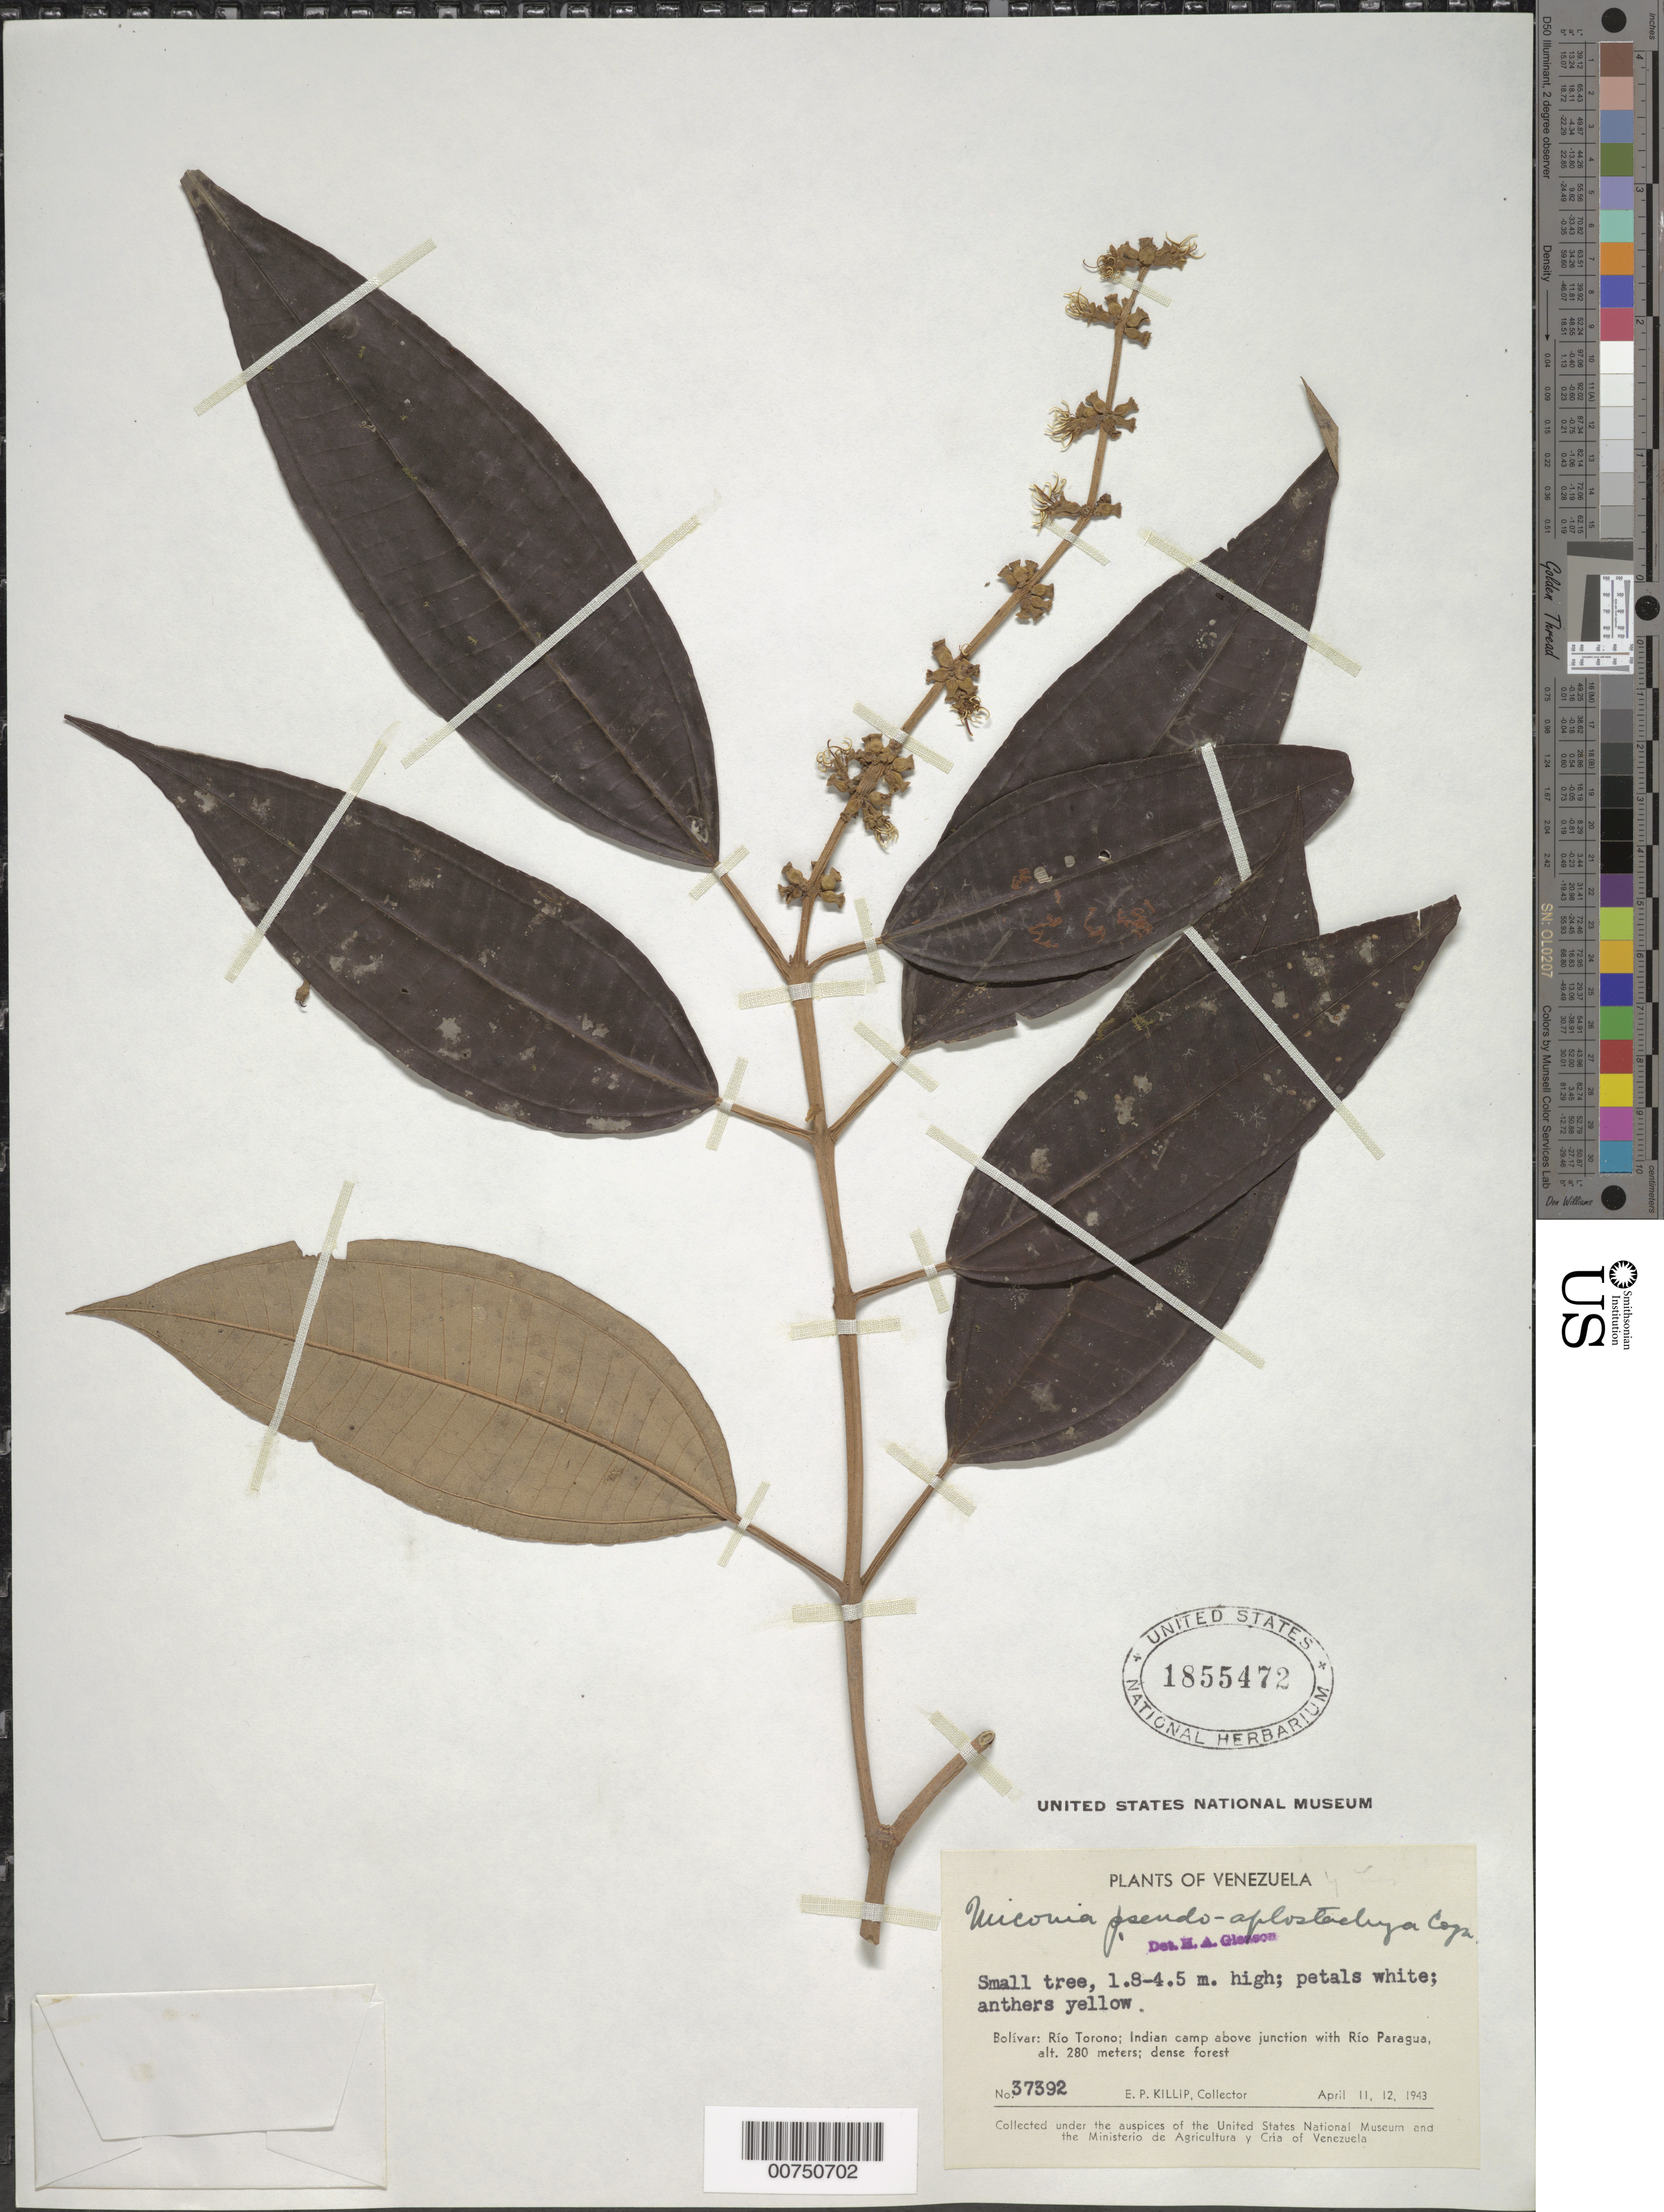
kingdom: Plantae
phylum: Tracheophyta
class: Magnoliopsida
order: Myrtales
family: Melastomataceae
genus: Miconia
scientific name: Miconia pseudoaplostachya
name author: Cogn.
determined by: Gleason, H. A.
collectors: E. P. Killip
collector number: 37392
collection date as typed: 11-Apr-43 to 12-Apr-43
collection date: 1943-04-11/1943-04-12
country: Venezuela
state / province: Bolívar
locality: Río Torono, Indian camp above junction with Río Paragua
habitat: Dense forest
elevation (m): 280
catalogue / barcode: US 1855472